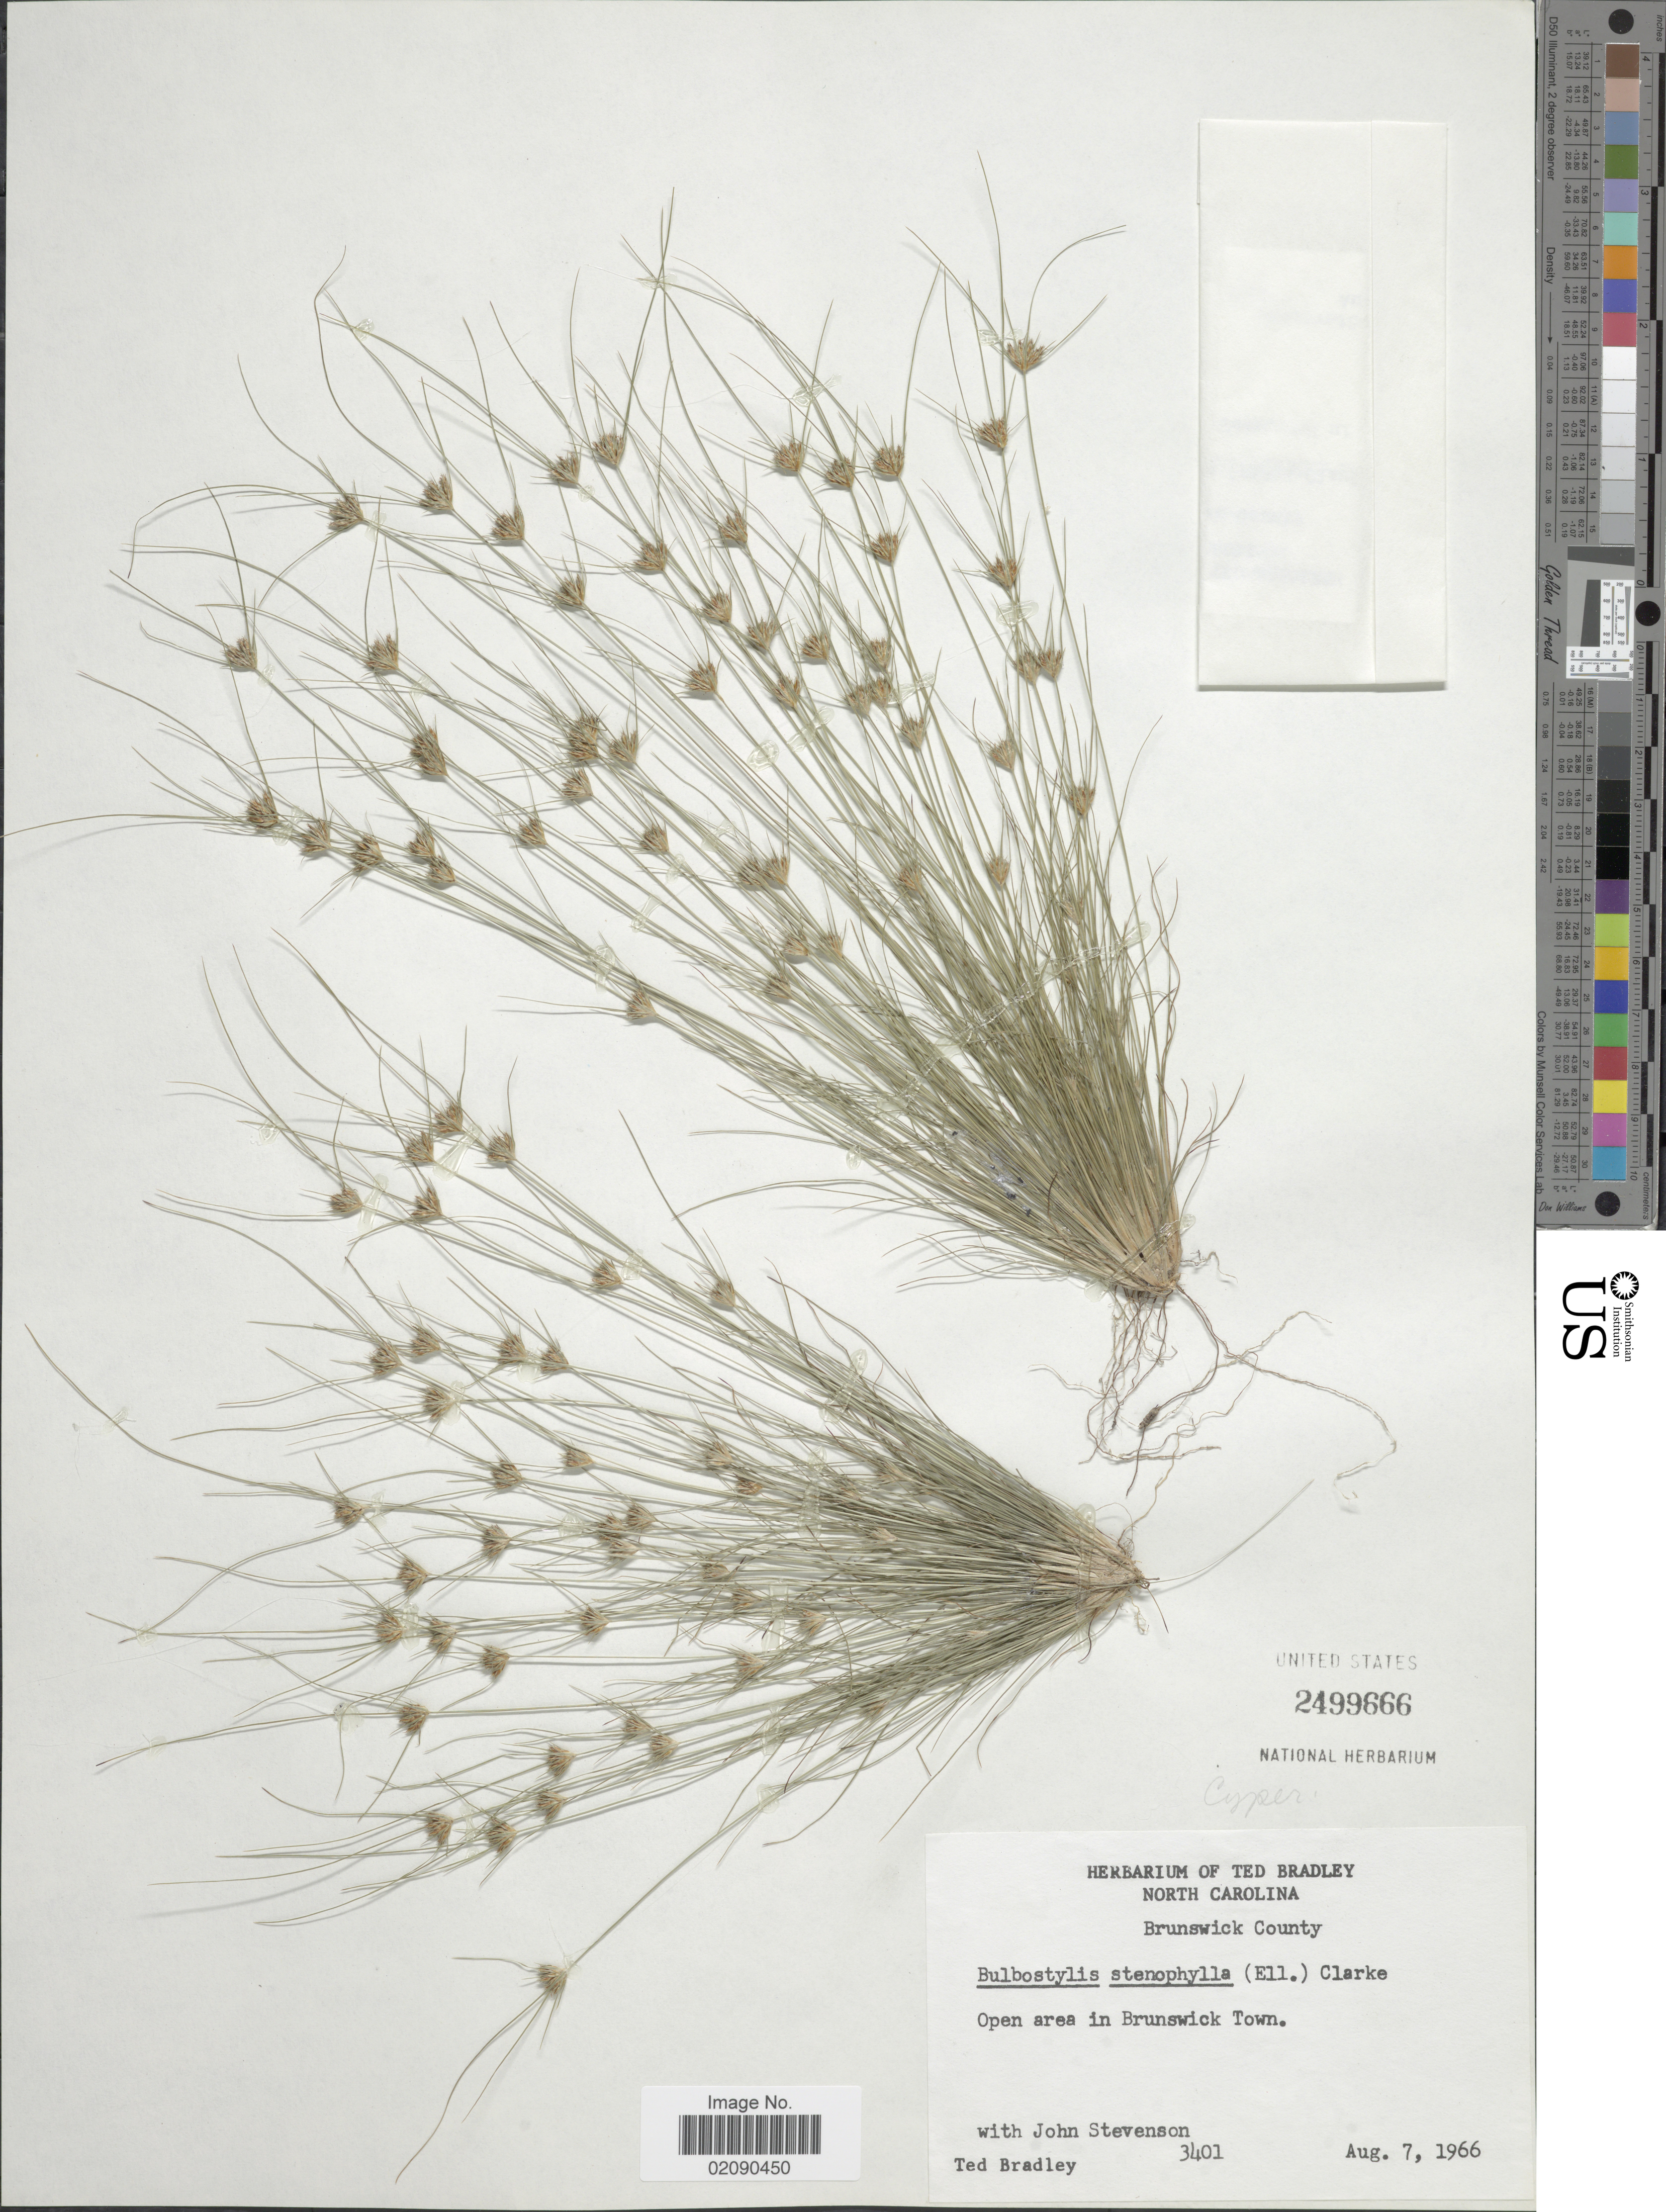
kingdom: Plantae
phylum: Tracheophyta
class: Liliopsida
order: Poales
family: Cyperaceae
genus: Bulbostylis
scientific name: Bulbostylis stenophylla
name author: (Elliott) C.B. Clarke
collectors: T. Bradley & J. Stevenson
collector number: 3401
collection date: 1966-08-07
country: United States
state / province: North Carolina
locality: Brunswick County, Open area in Brunswick Town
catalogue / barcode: US 2499666